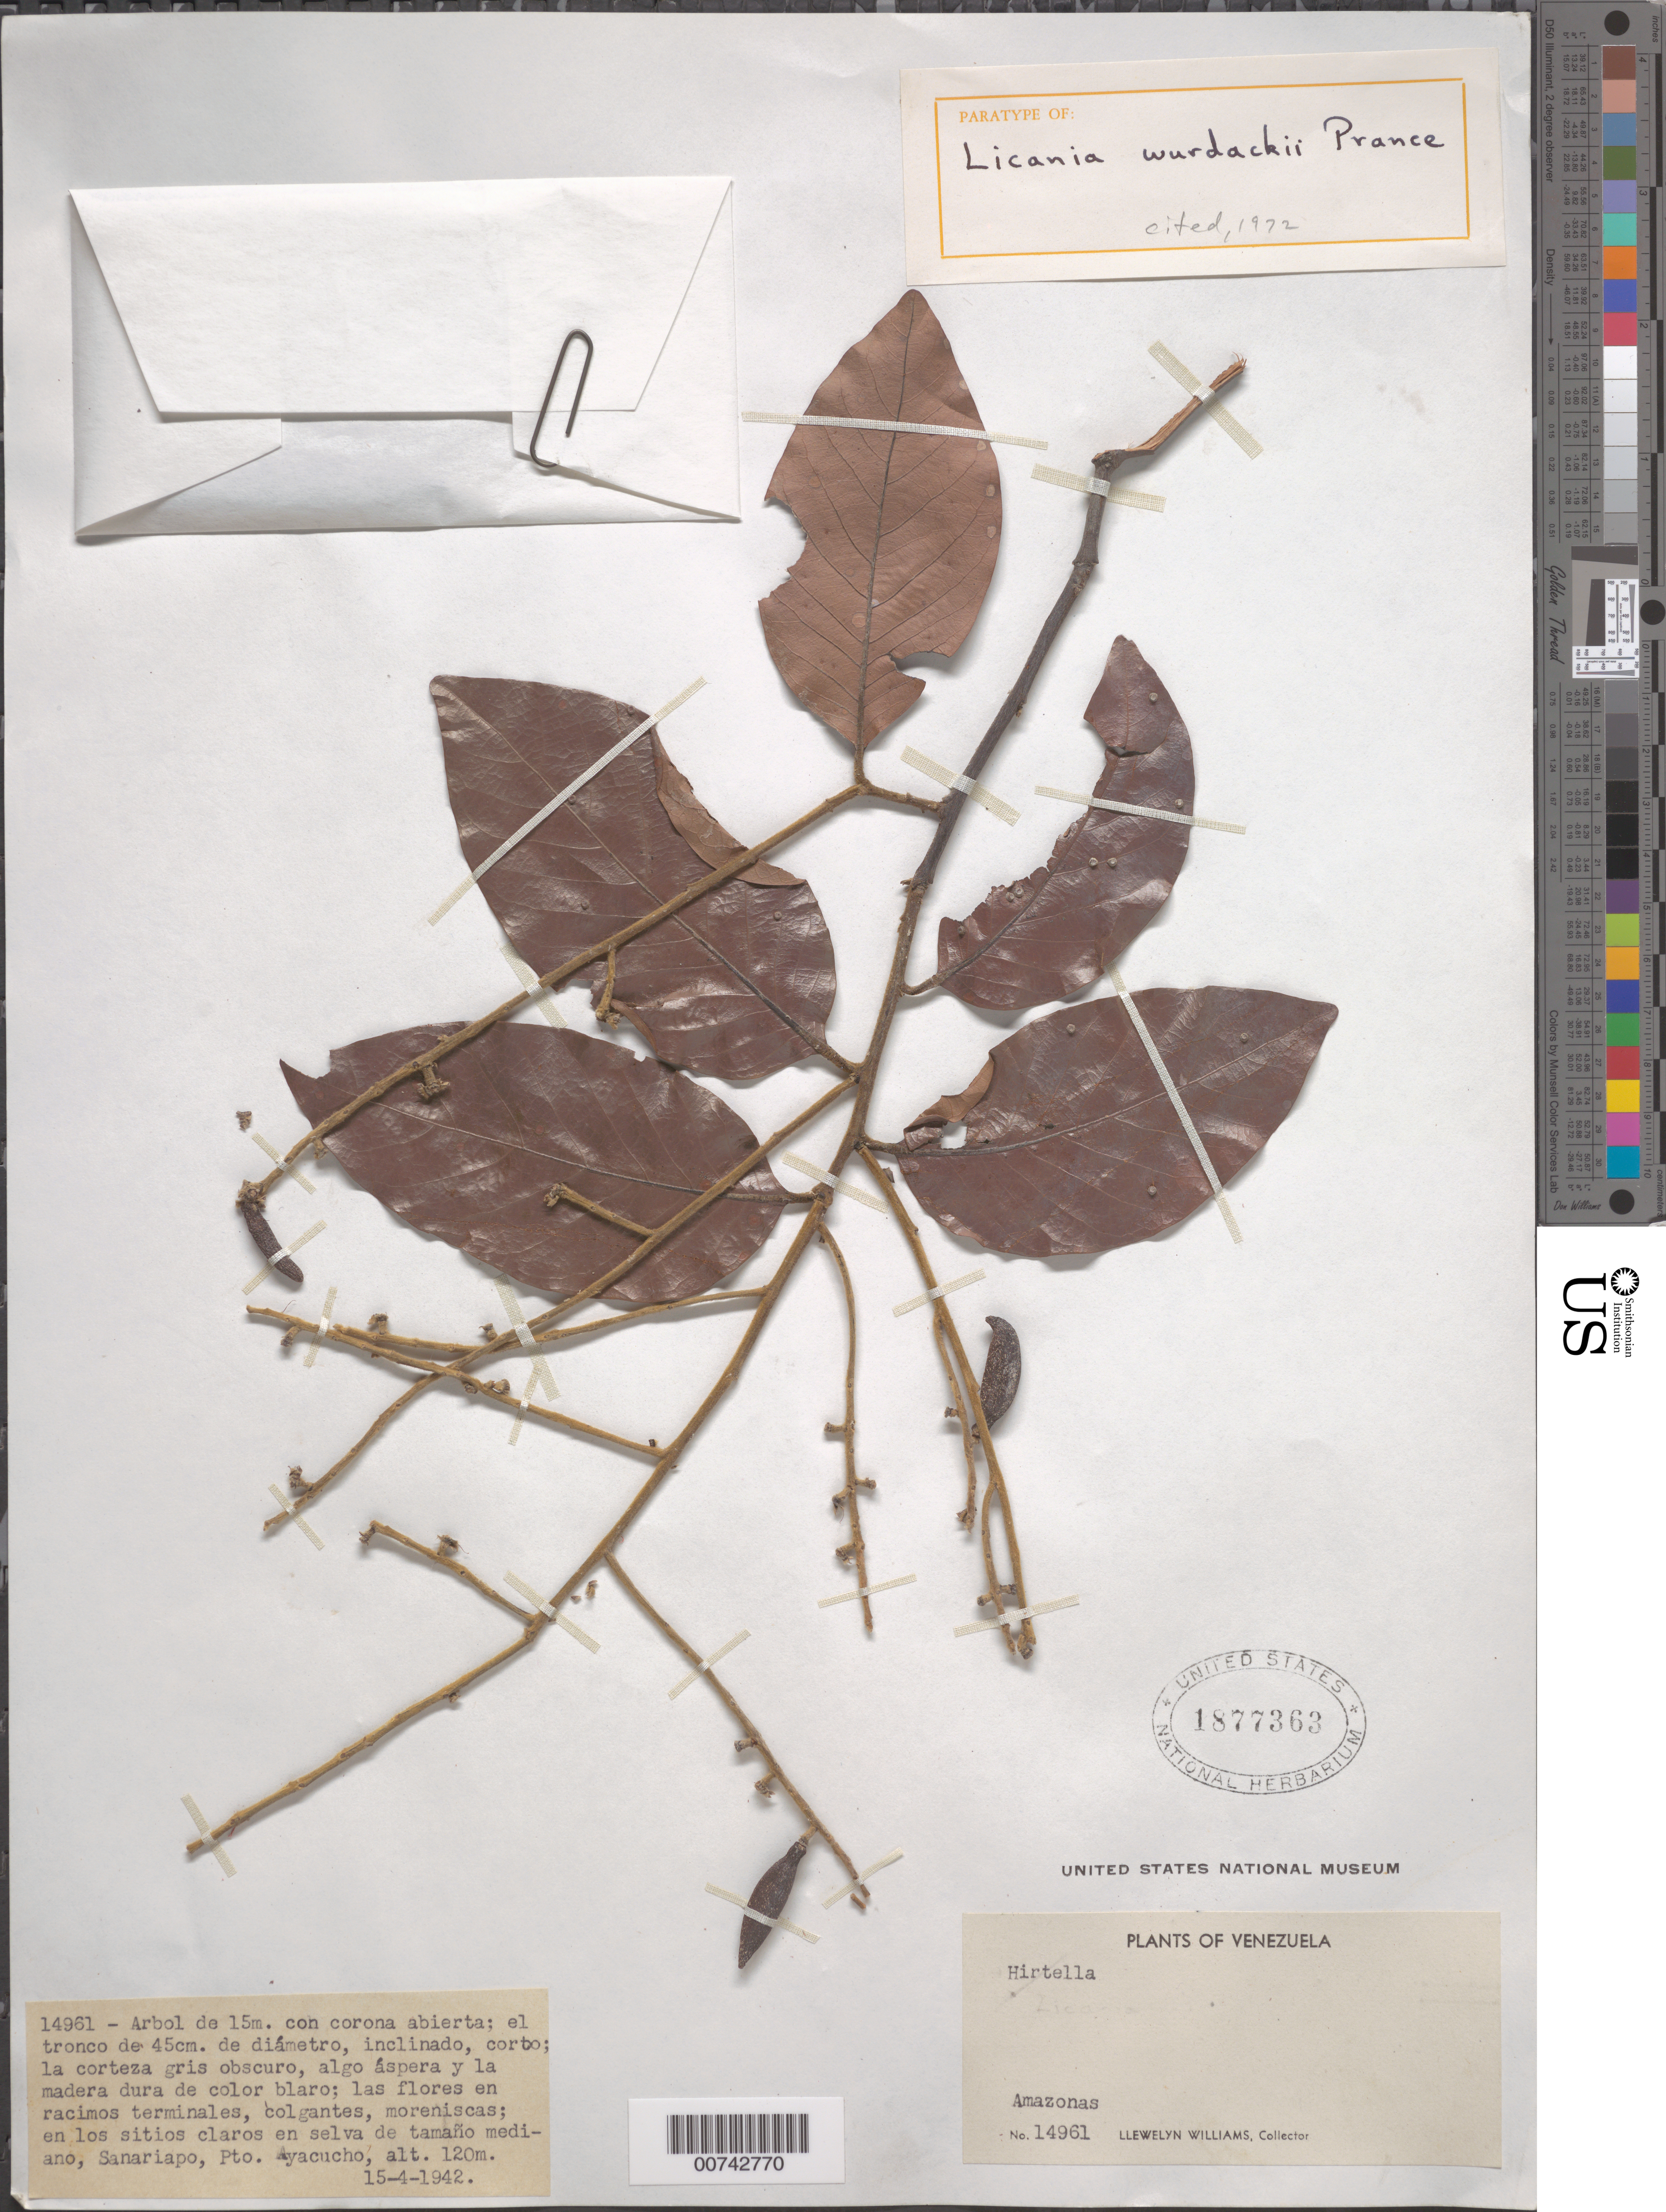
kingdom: Plantae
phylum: Tracheophyta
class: Magnoliopsida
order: Malpighiales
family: Chrysobalanaceae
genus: Leptobalanus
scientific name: Leptobalanus wurdackii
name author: (Prance) Sothers & Prance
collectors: Ll. Williams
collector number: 14961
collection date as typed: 15-Apr-42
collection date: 1942-04-15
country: Venezuela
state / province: Amazonas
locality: Sanariapo, Puerto Ayacucho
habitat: Sitios claros en selva de tamano mediano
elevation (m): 120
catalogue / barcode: US 1877363